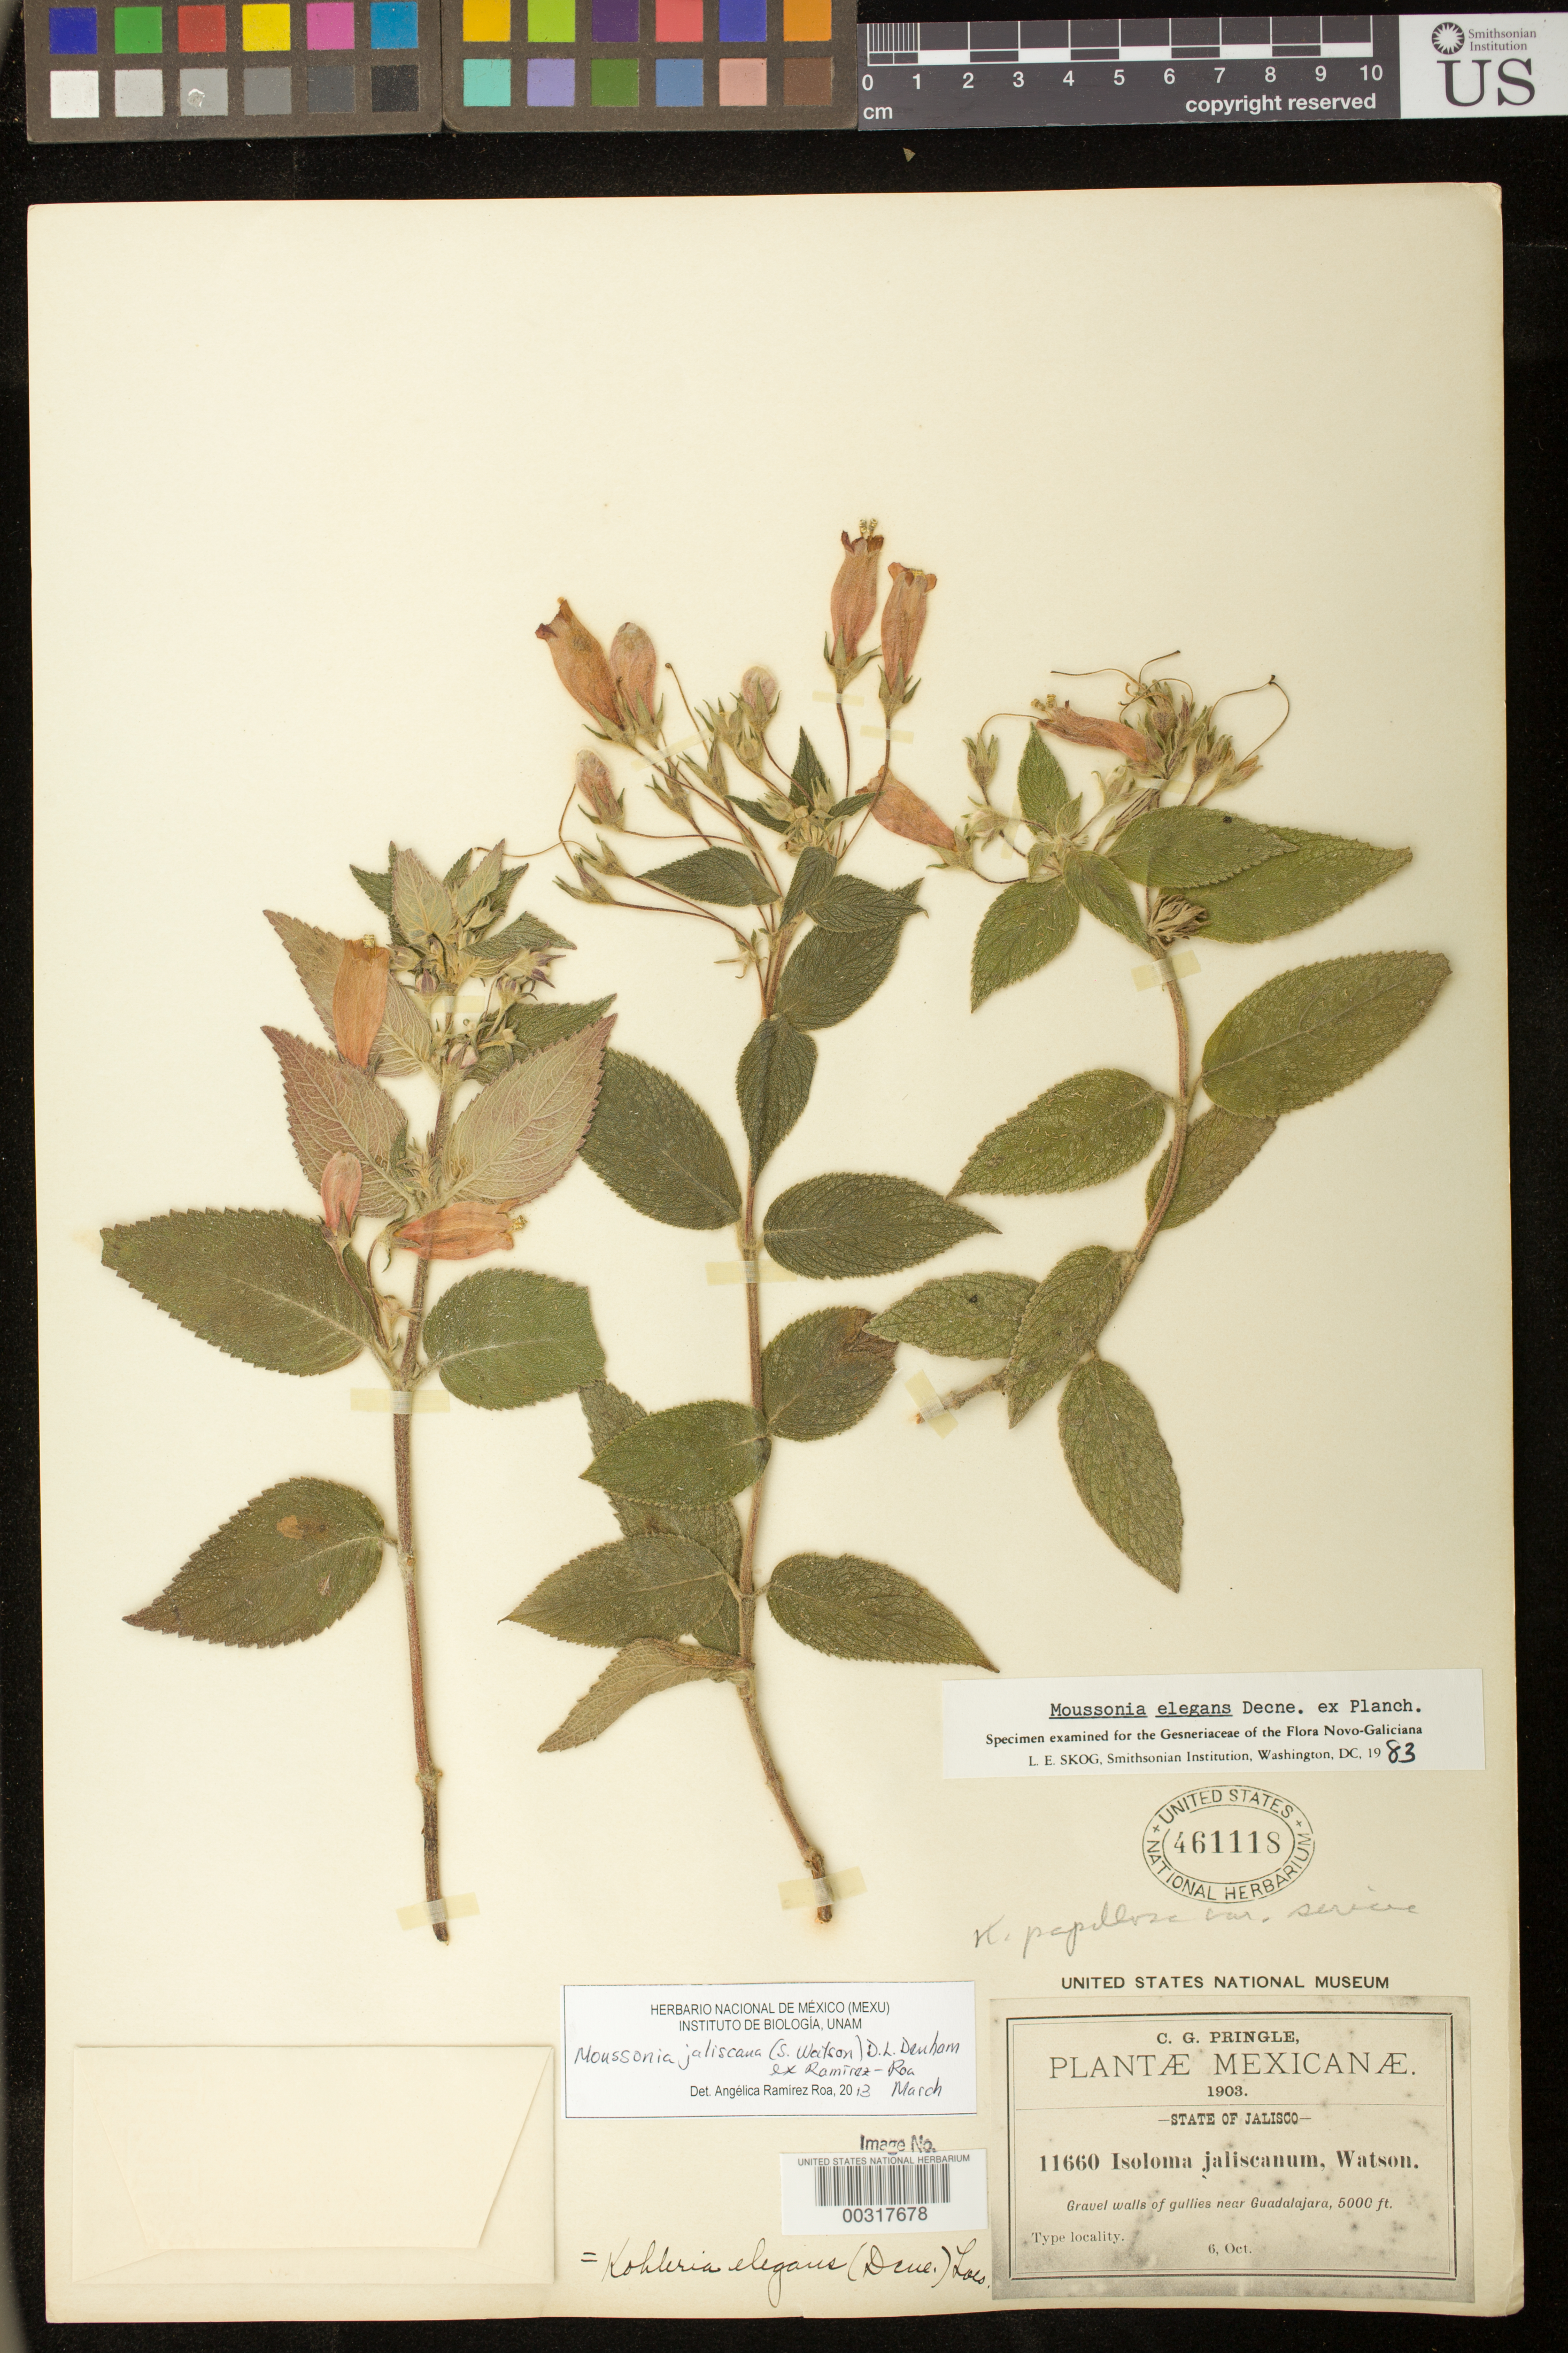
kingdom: Plantae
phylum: Tracheophyta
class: Magnoliopsida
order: Lamiales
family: Gesneriaceae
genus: Moussonia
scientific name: Moussonia jaliscana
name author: (S. Watson) D.L. Denham ex Ram.-Roa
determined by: Ramírez-Roa, A.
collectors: C. G. Pringle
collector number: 11660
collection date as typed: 06 Oct 1903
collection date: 1903-10-06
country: Mexico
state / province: Jalisco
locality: Near Guadalajara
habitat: Gravel walls of gullies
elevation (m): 1524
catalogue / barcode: US 461118